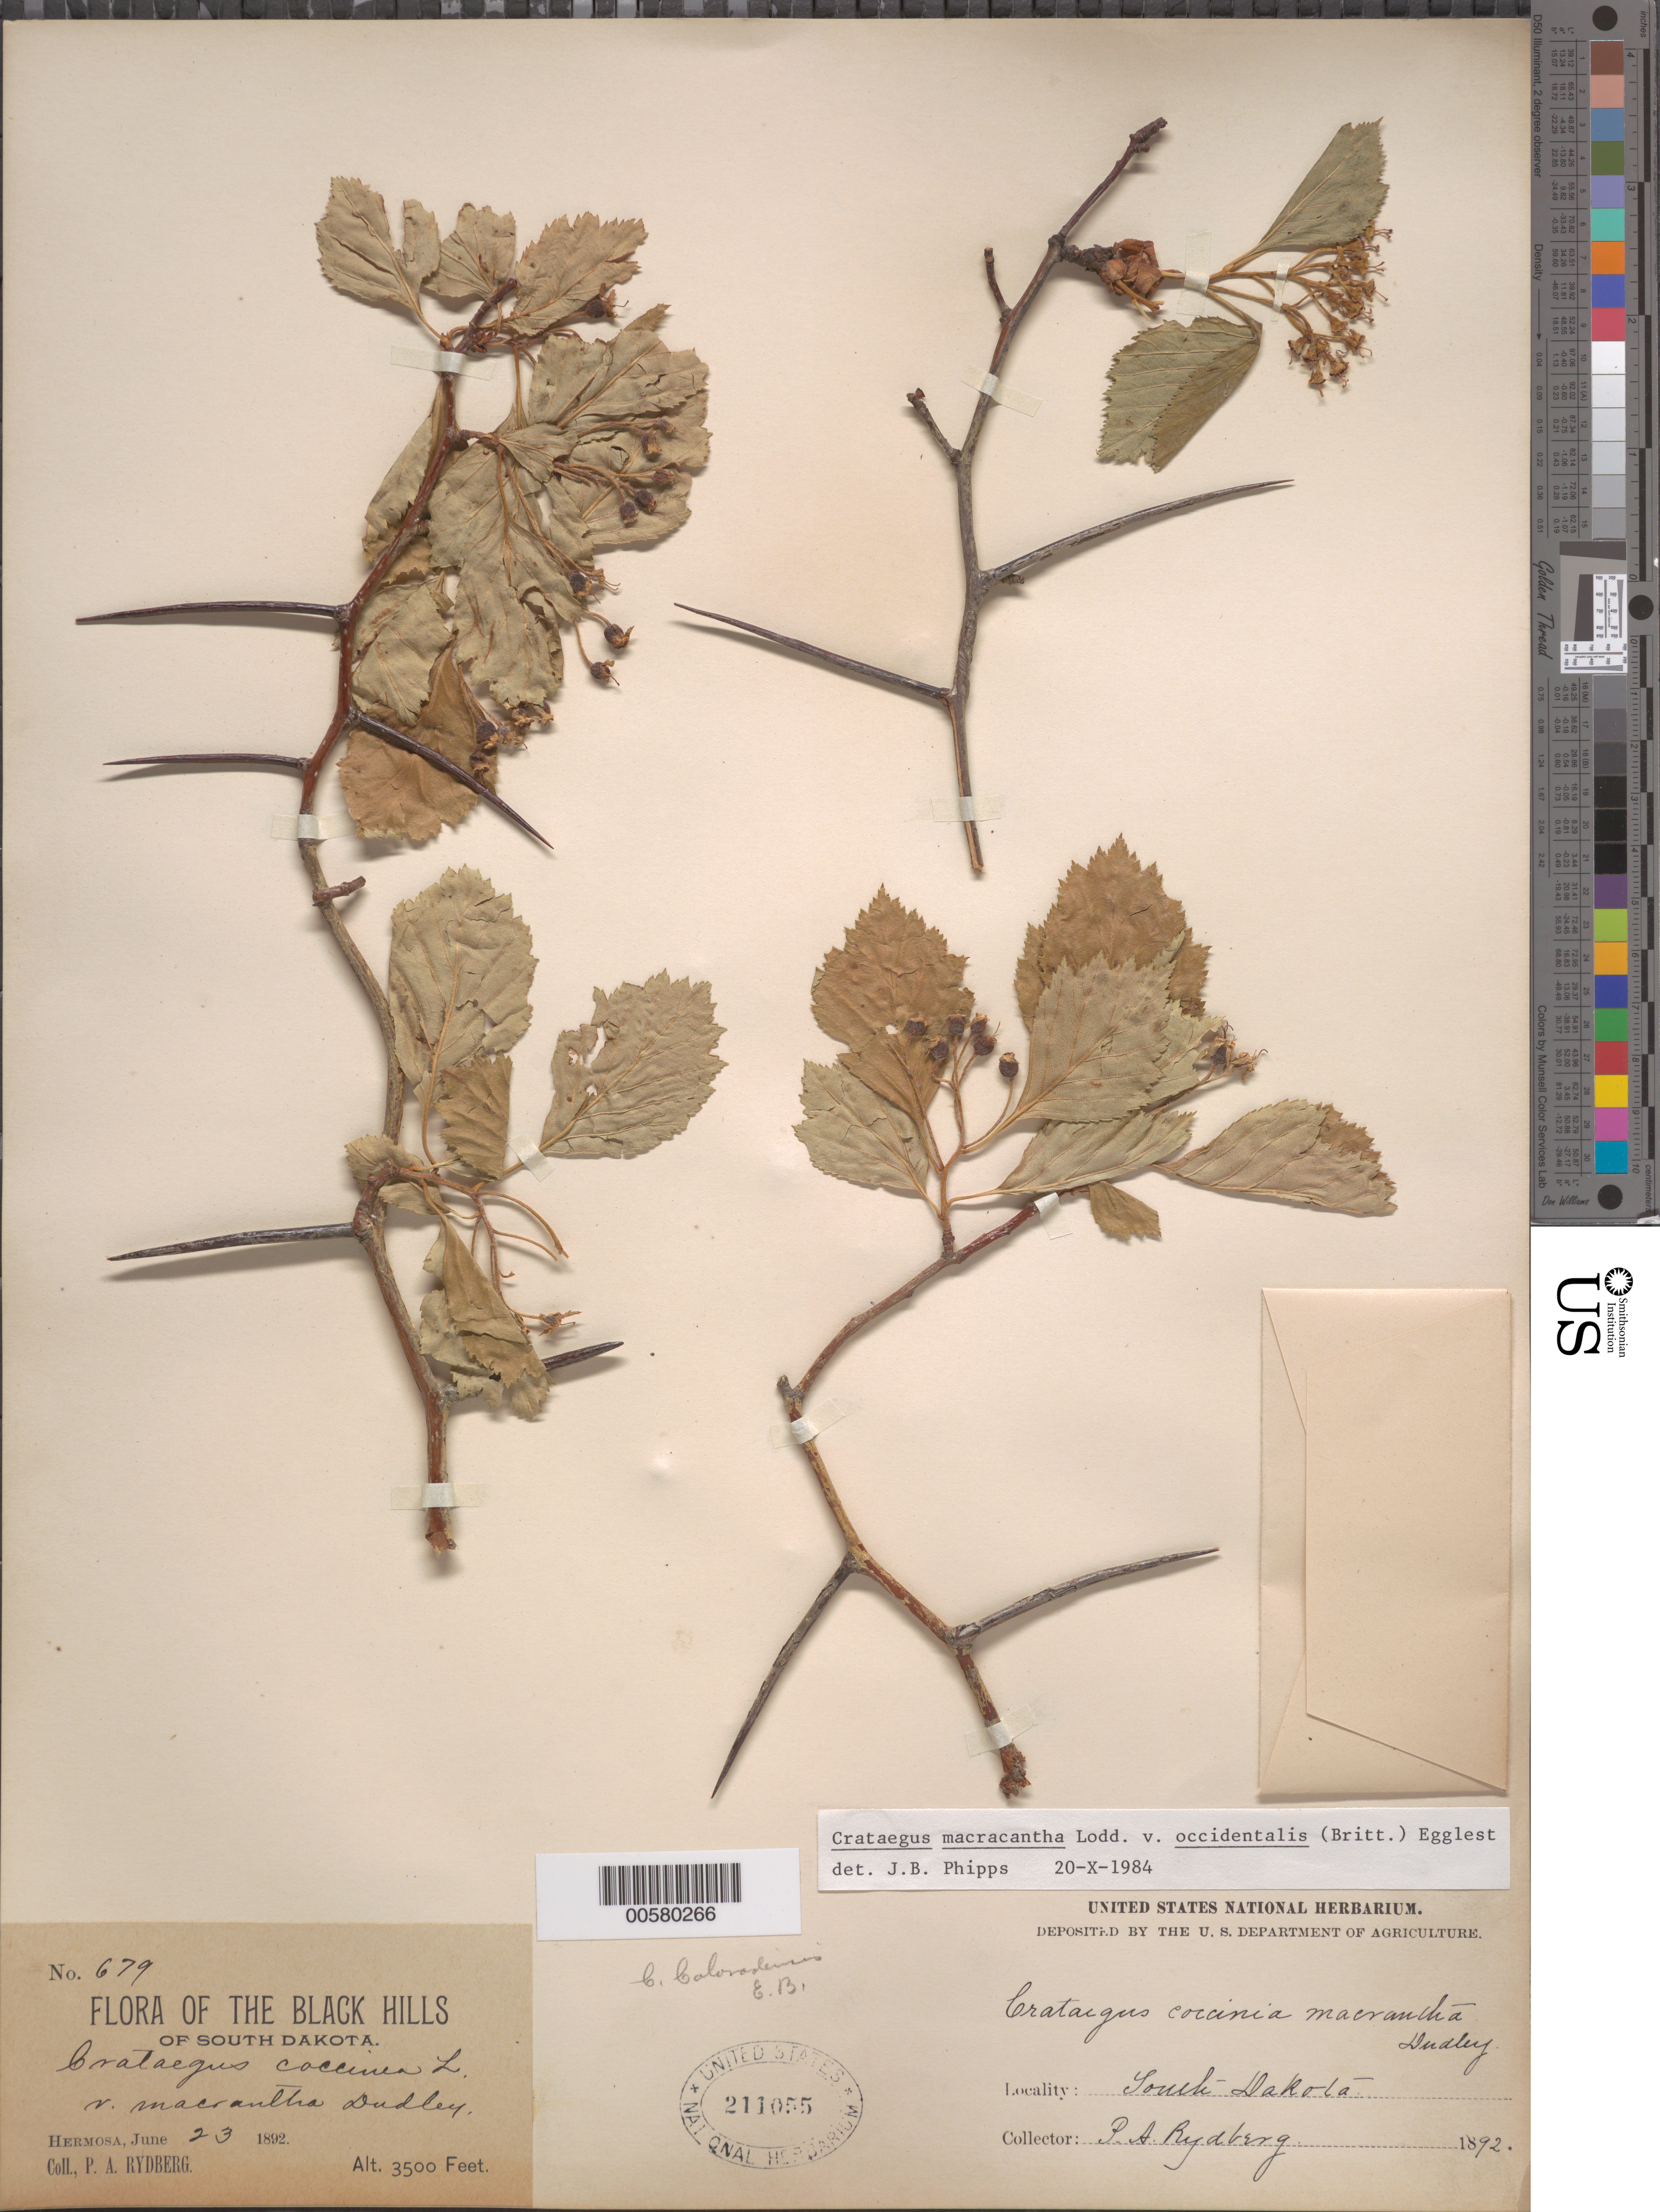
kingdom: Plantae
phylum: Tracheophyta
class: Magnoliopsida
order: Rosales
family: Rosaceae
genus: Crataegus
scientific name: Crataegus macracantha var. occidentalis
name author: (Britton) Eggl.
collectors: P. A. Rydberg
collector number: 679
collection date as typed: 23 Jun 1892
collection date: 1892-06-23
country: United States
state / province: South Dakota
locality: Hermosa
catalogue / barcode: US 221055